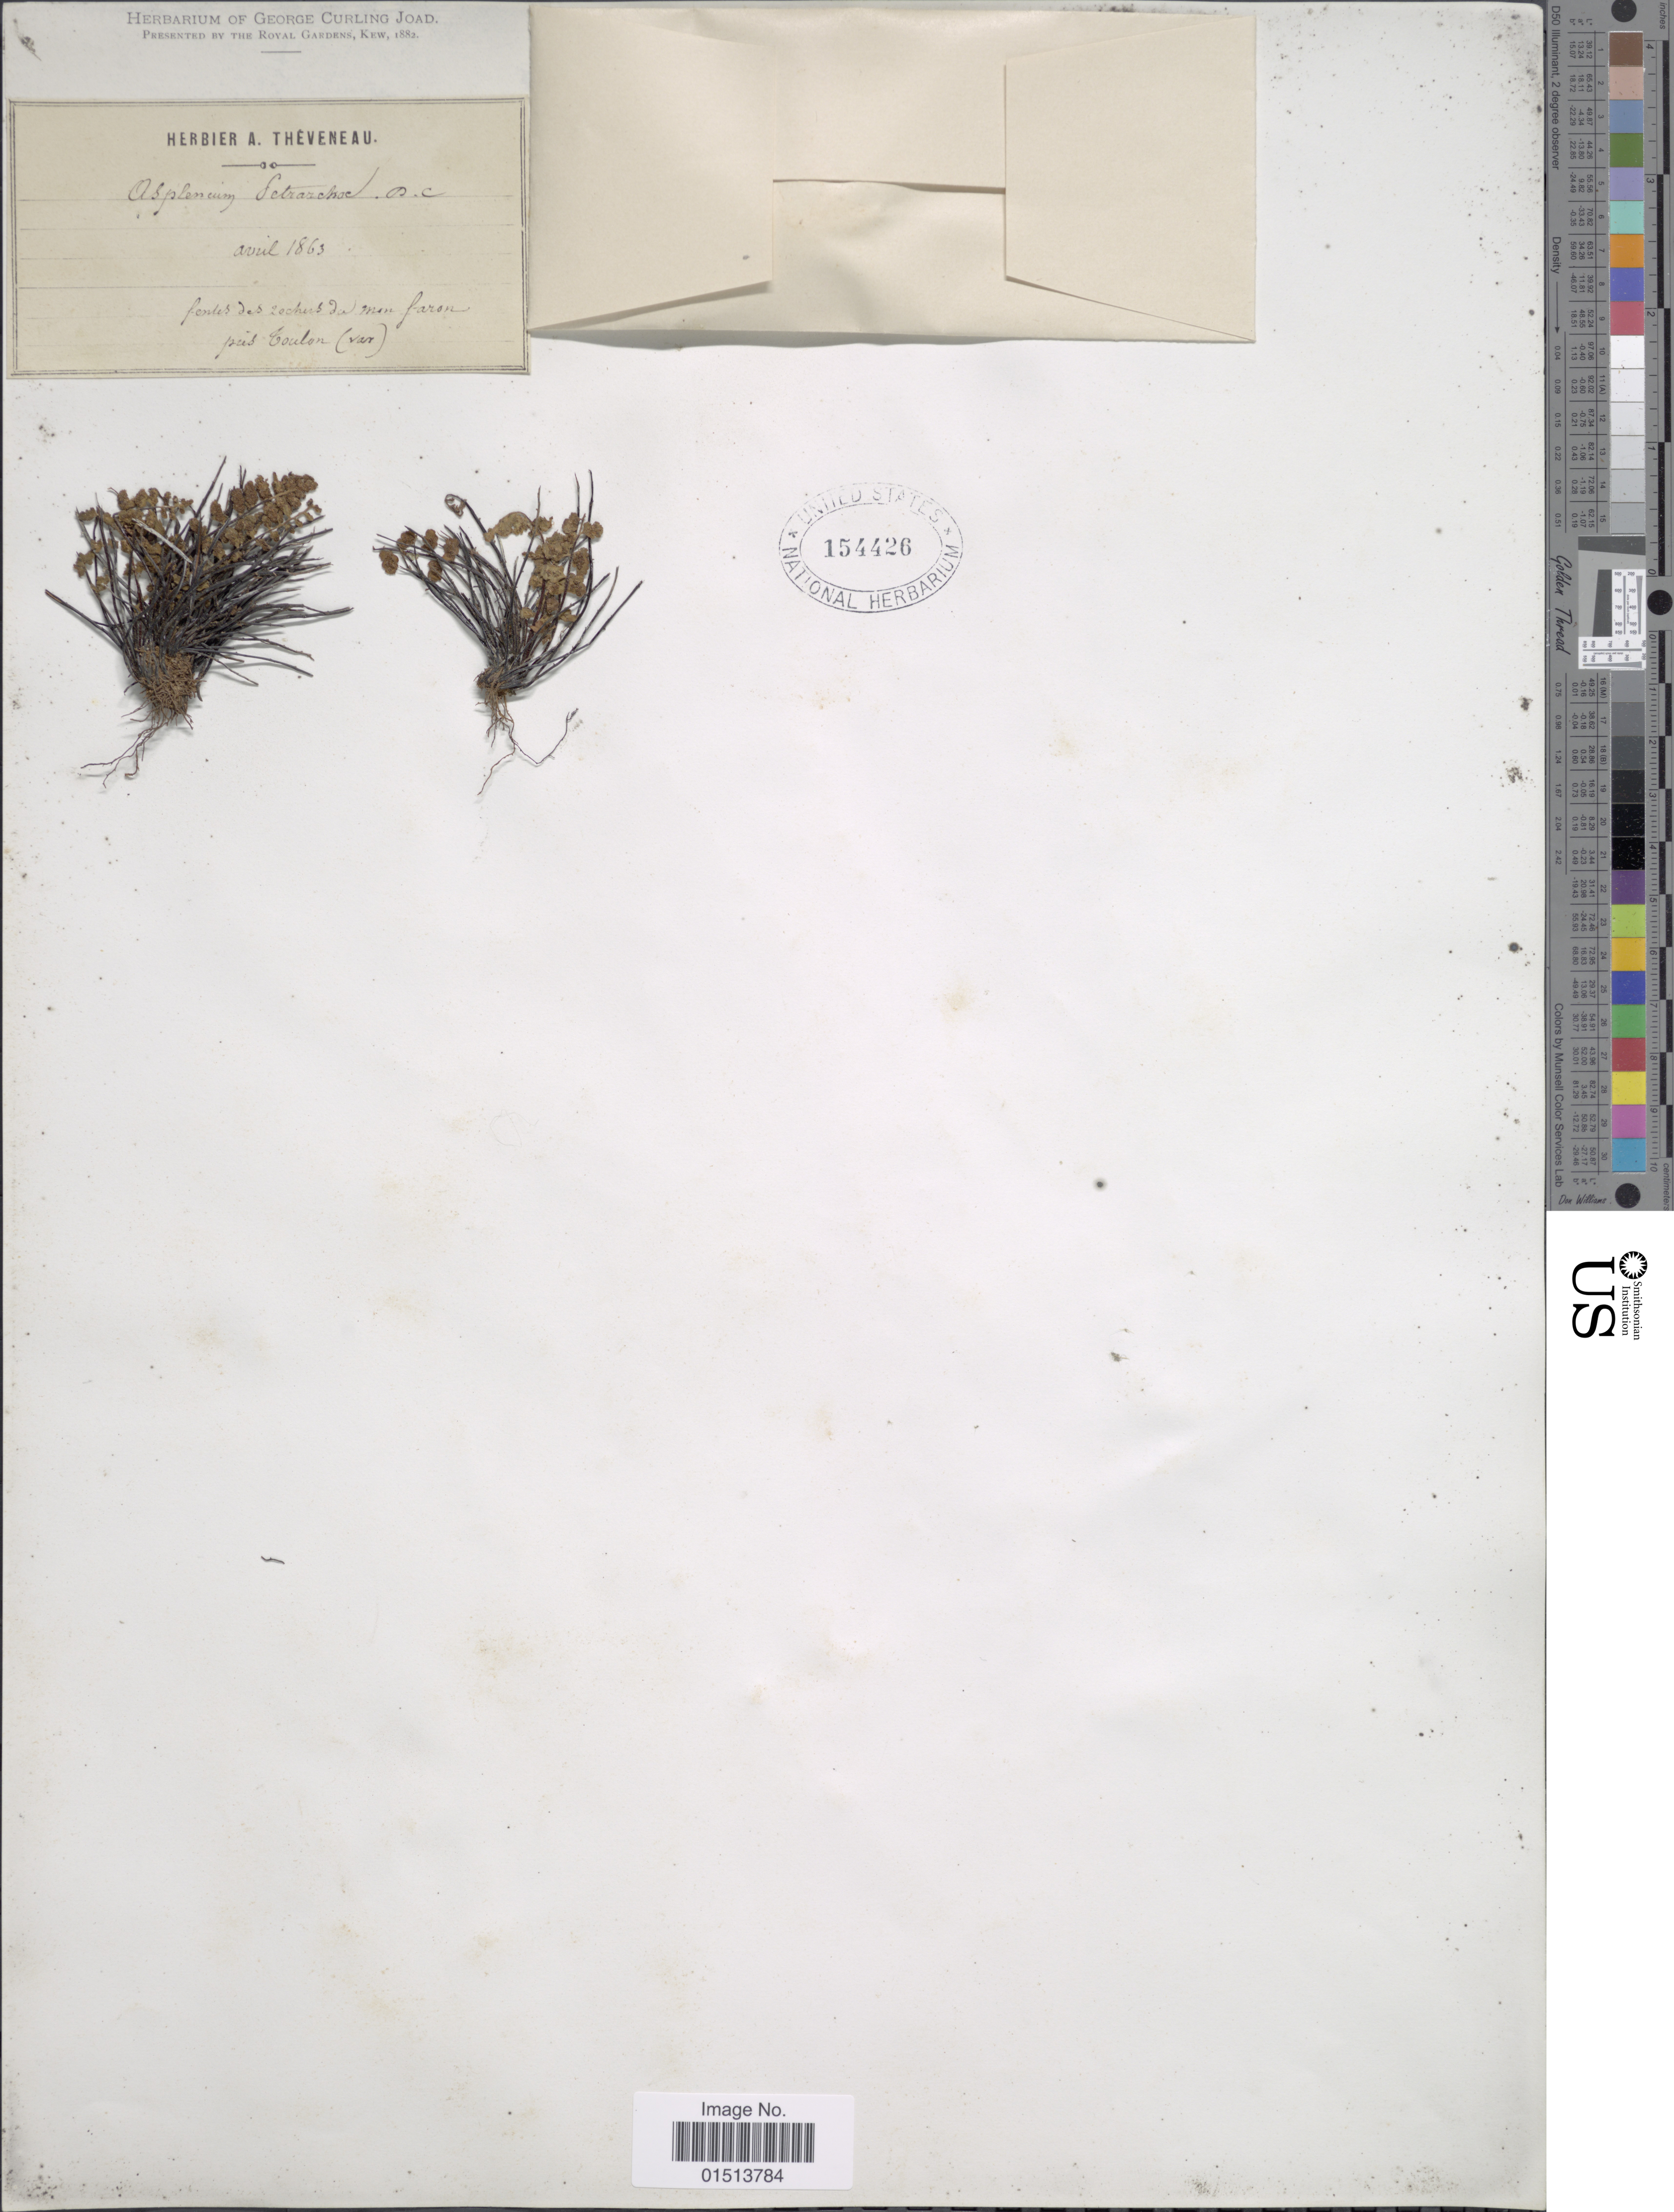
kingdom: Plantae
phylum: Tracheophyta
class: Polypodiopsida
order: Polypodiales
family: Aspleniaceae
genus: Asplenium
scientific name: Asplenium glandulosum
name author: Loisel.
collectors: ex herb. A. Theveneau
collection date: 1863-04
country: France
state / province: Provence-Alpes-Côte d'Azur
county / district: Var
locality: Fenter des rochers da mon faron pres Coulon (var).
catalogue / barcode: US 154426